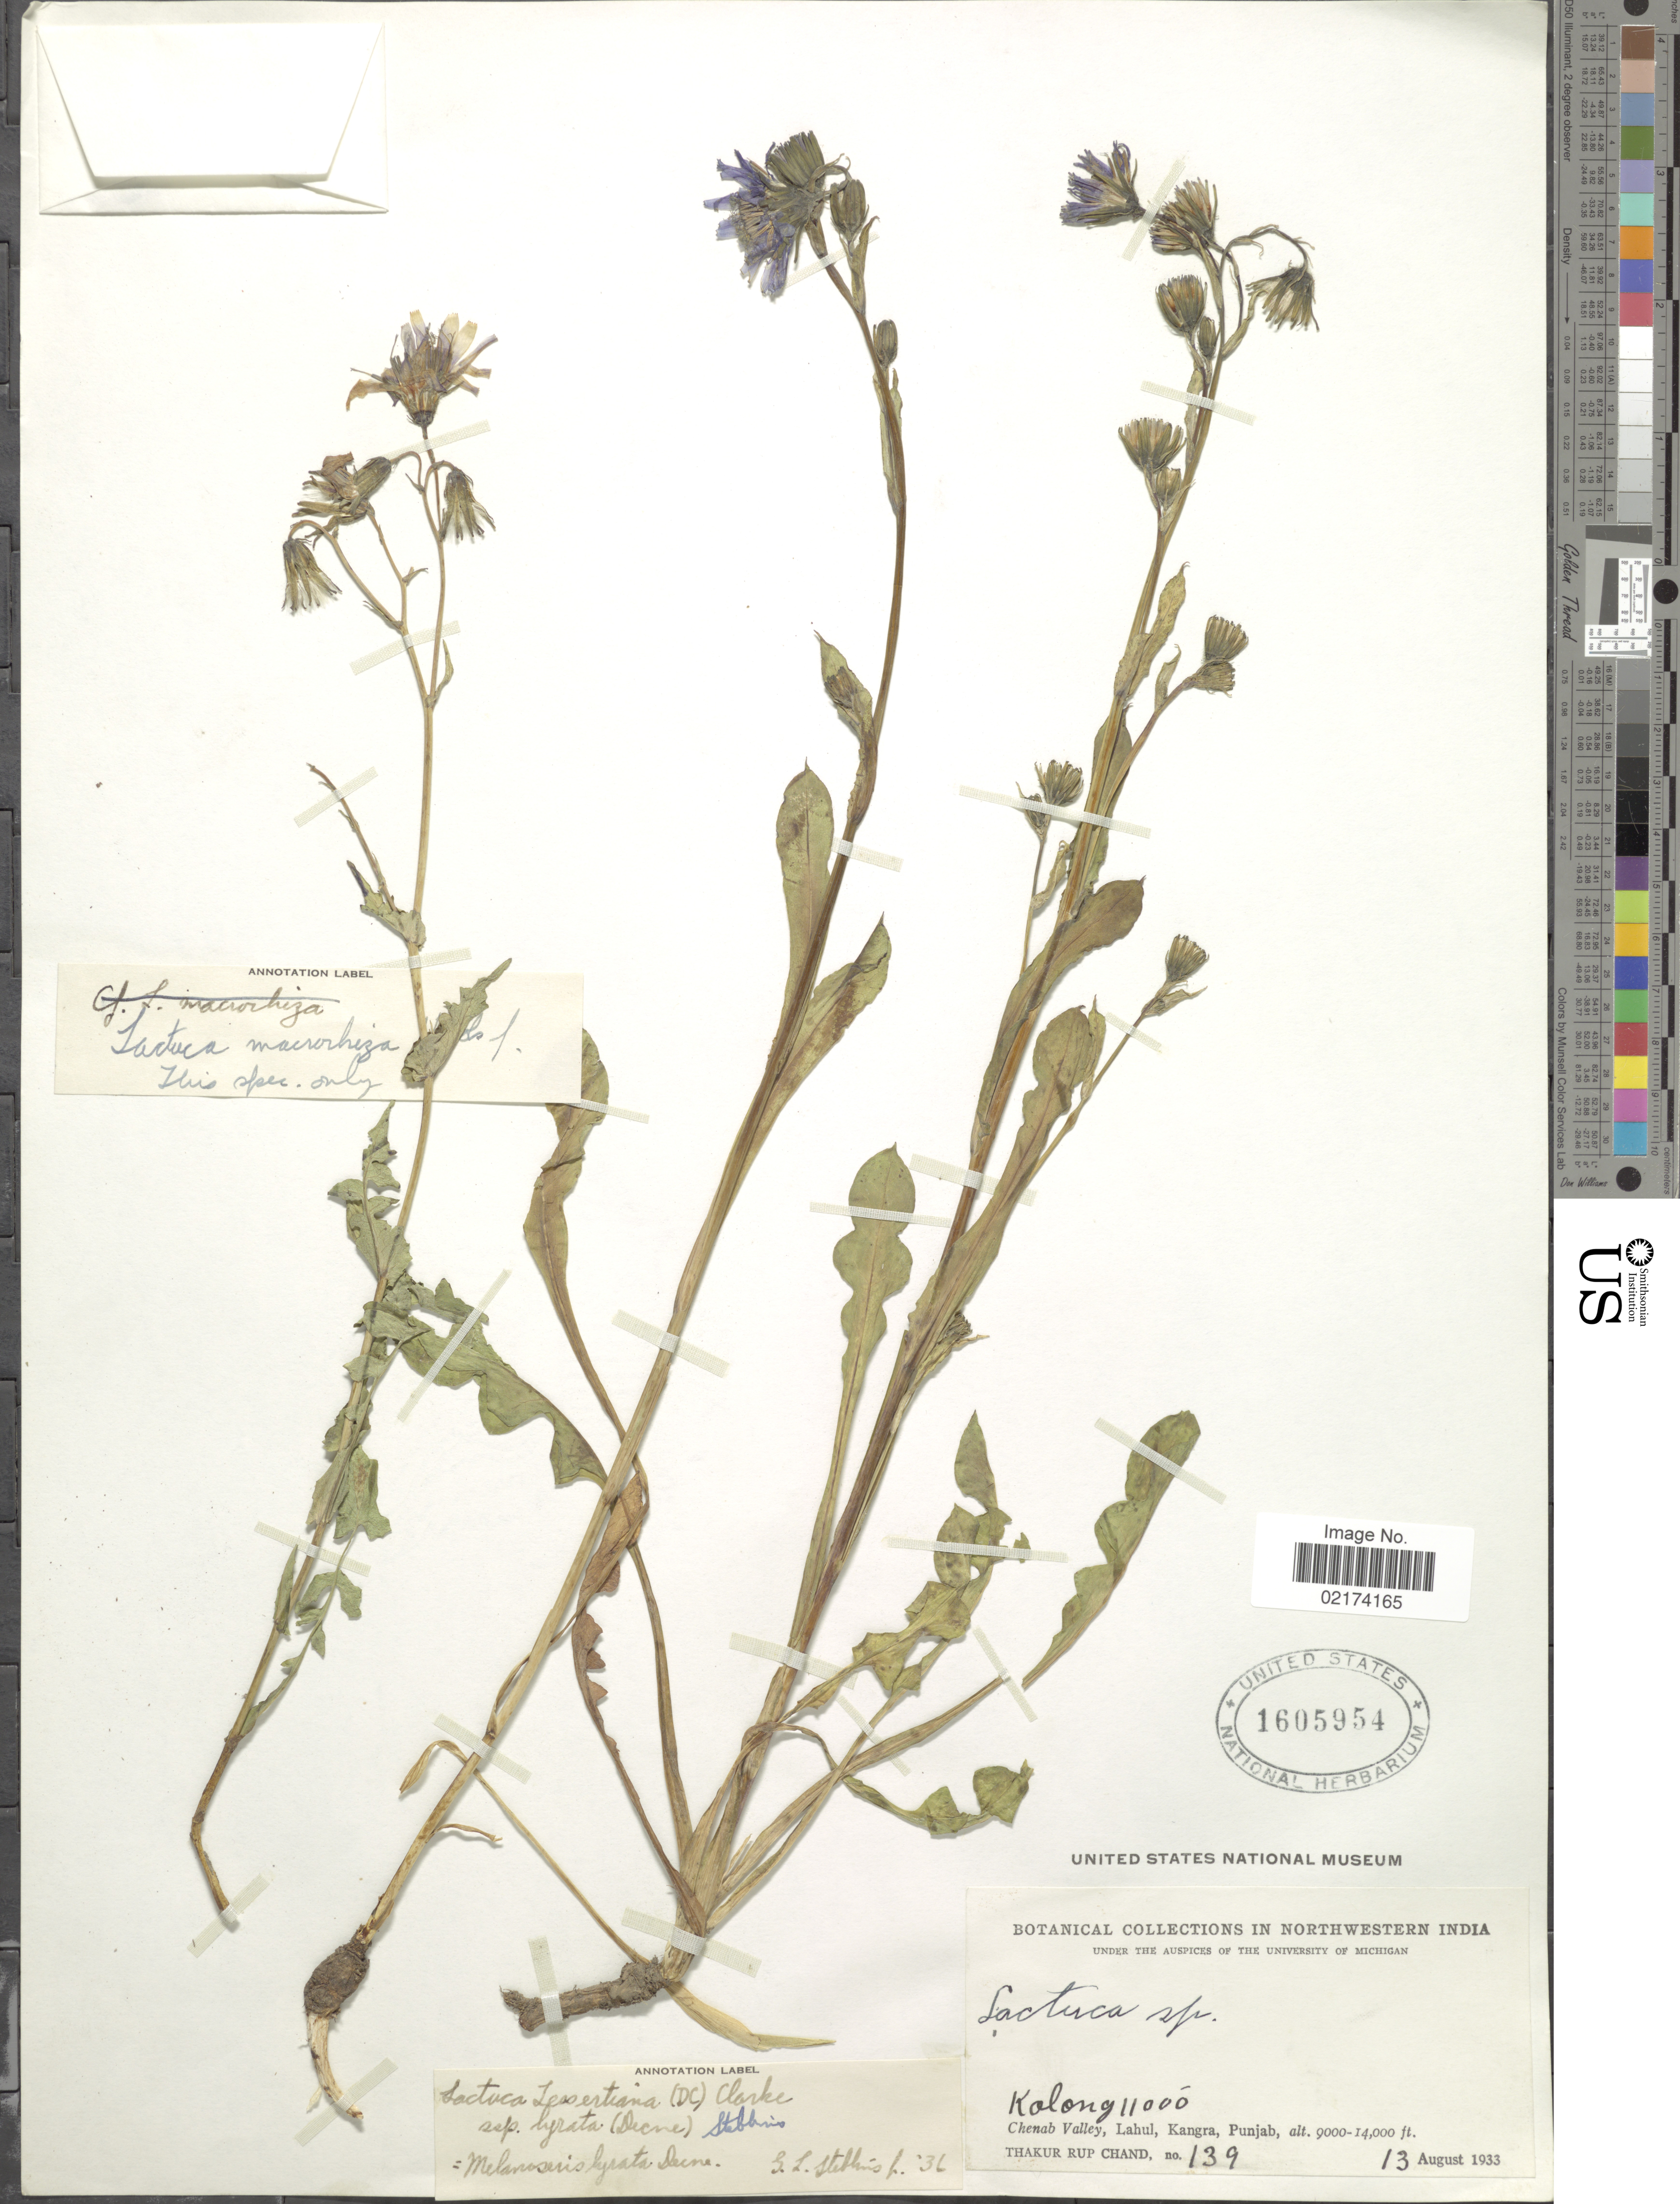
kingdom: Plantae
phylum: Tracheophyta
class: Magnoliopsida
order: Asterales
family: Asteraceae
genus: Lactuca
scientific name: Lactuca lessertiana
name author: (DC.) C.B. Clarke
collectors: T. R. Chand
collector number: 139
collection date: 1933-08-13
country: India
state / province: Himachal Pradesh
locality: Northwestern India, Kolong, Chenab Valley, Lahul, Kangra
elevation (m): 3353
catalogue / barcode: US 1605954